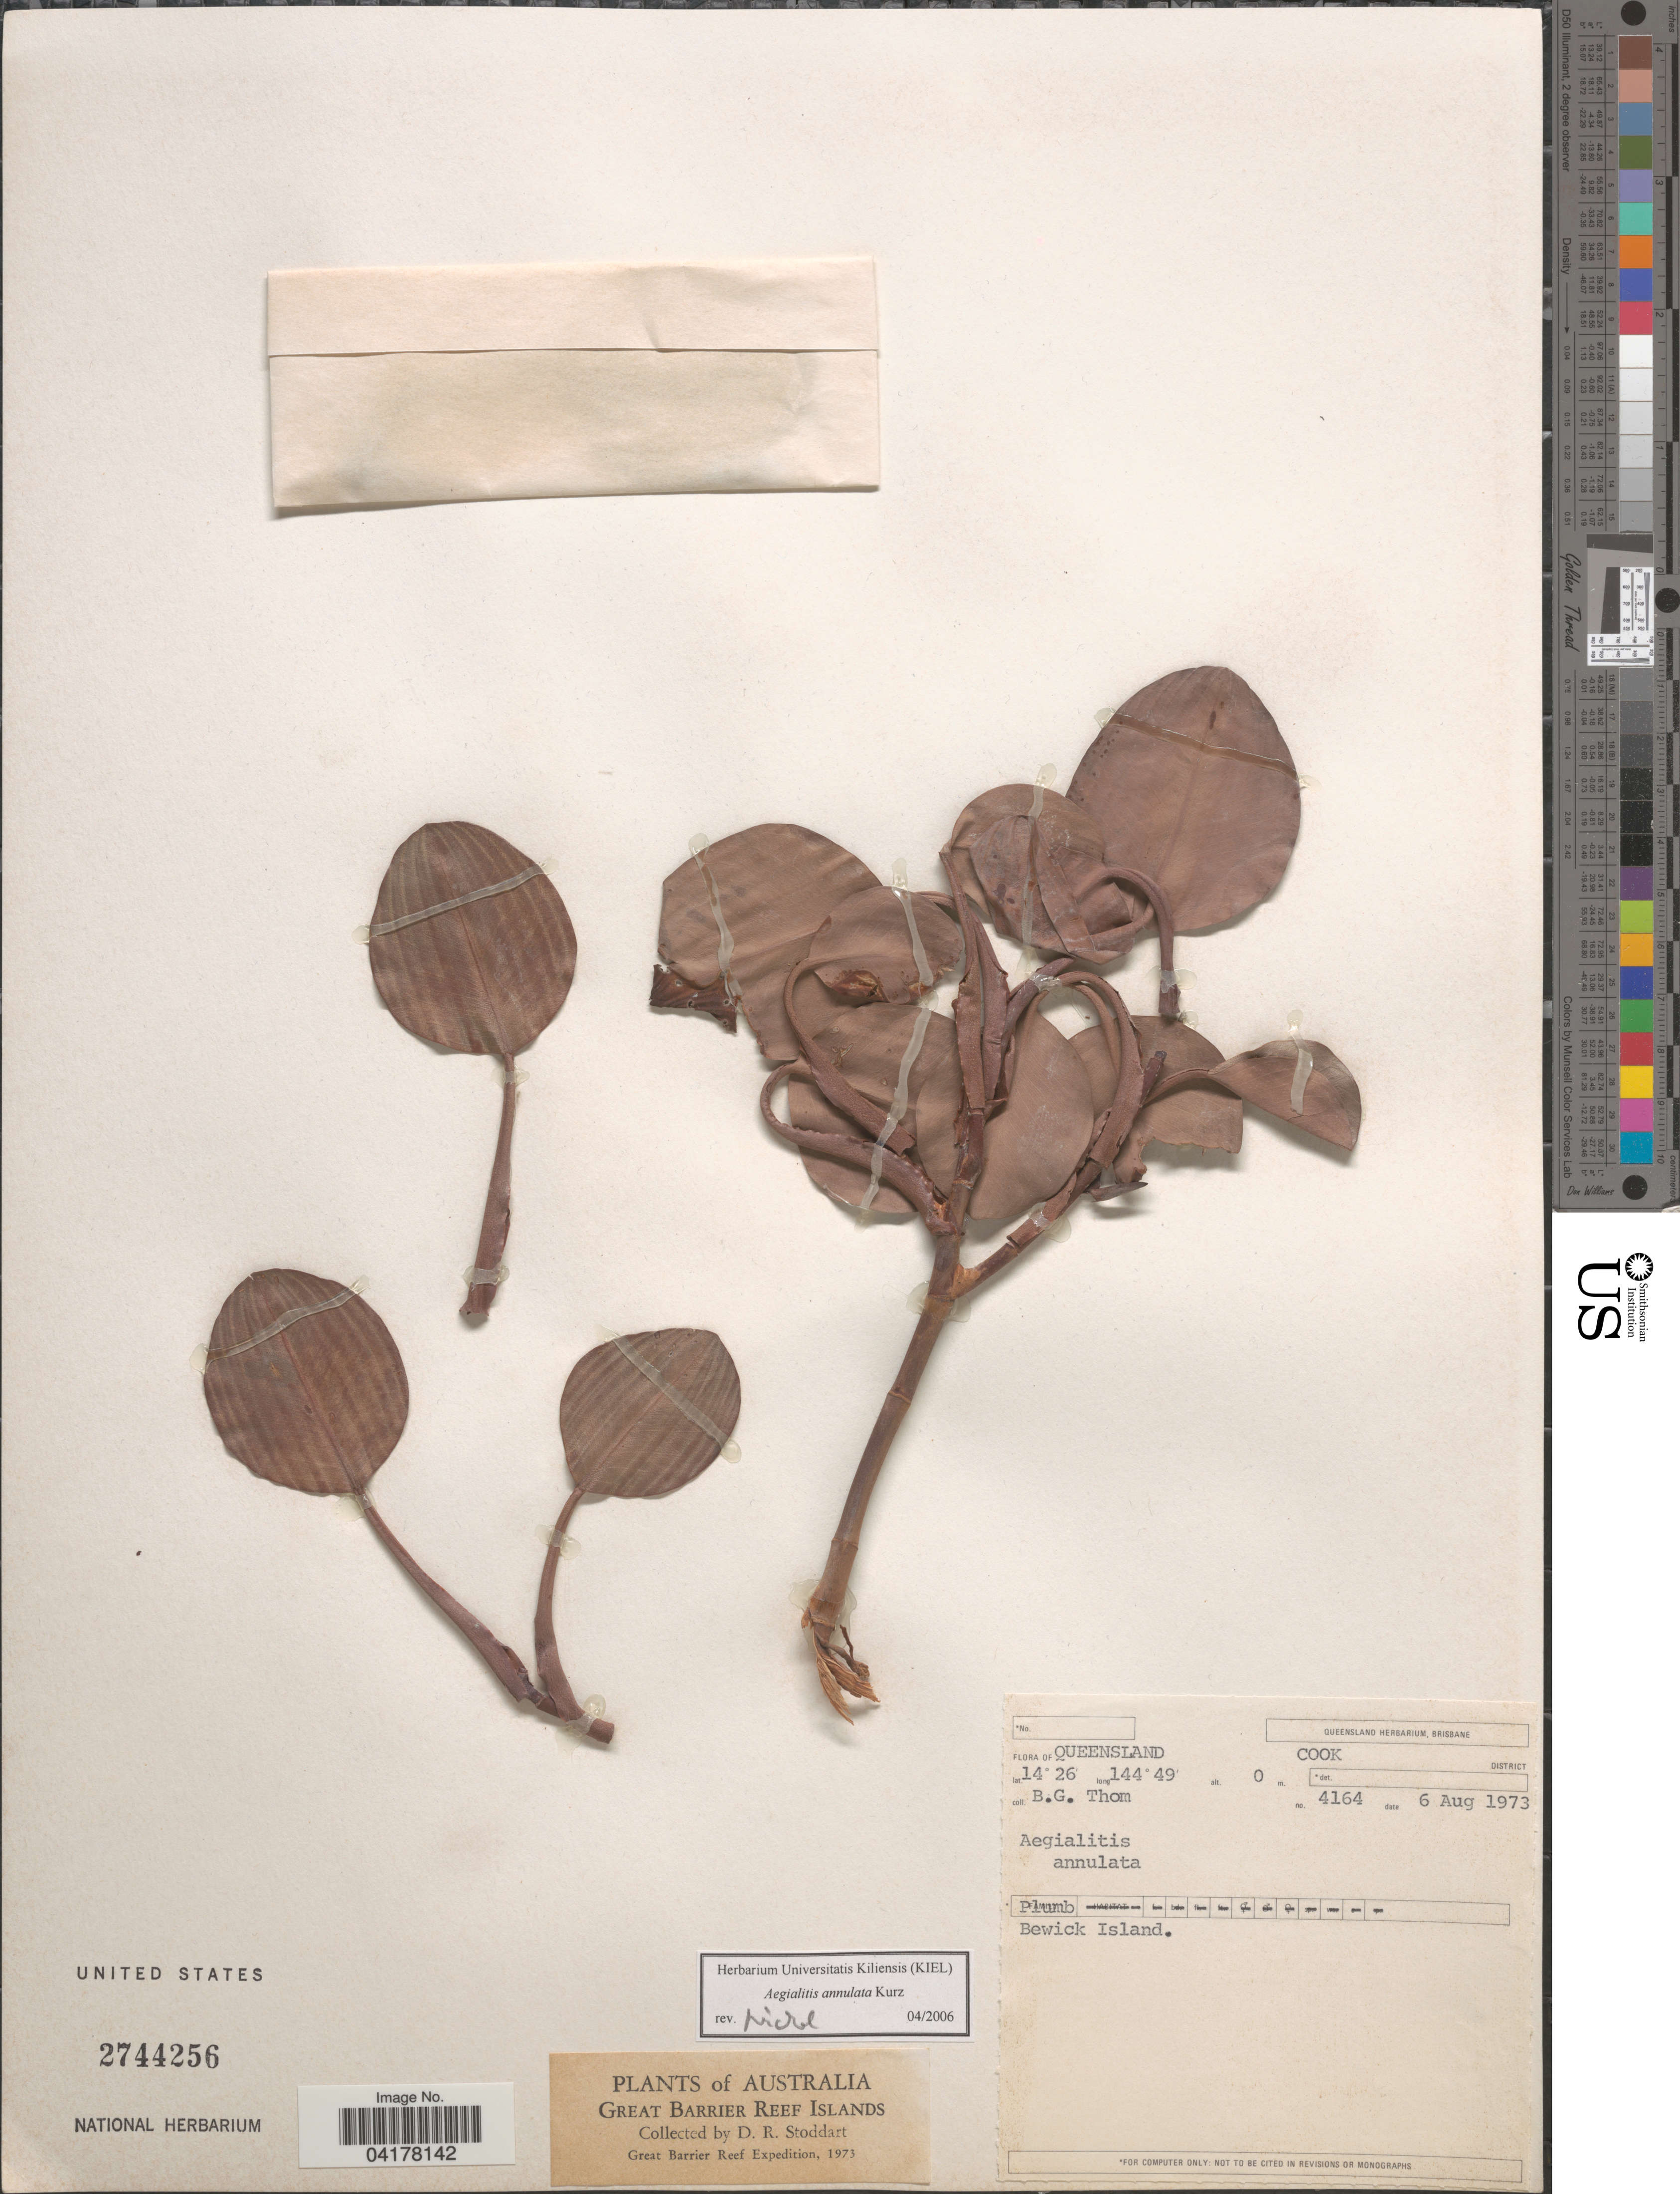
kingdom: Plantae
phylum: Tracheophyta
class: Magnoliopsida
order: Caryophyllales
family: Plumbaginaceae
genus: Aegialitis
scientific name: Aegialitis annulata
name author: R. Br.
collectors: B. Thom & D. R. Stoddart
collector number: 4164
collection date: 1973-08-06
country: Australia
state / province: Queensland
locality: Cook District. Bewick Island. Great Barrier Reef Islands. Great Barrier Reef Expedition, 1973.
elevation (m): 0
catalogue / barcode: US 2744256